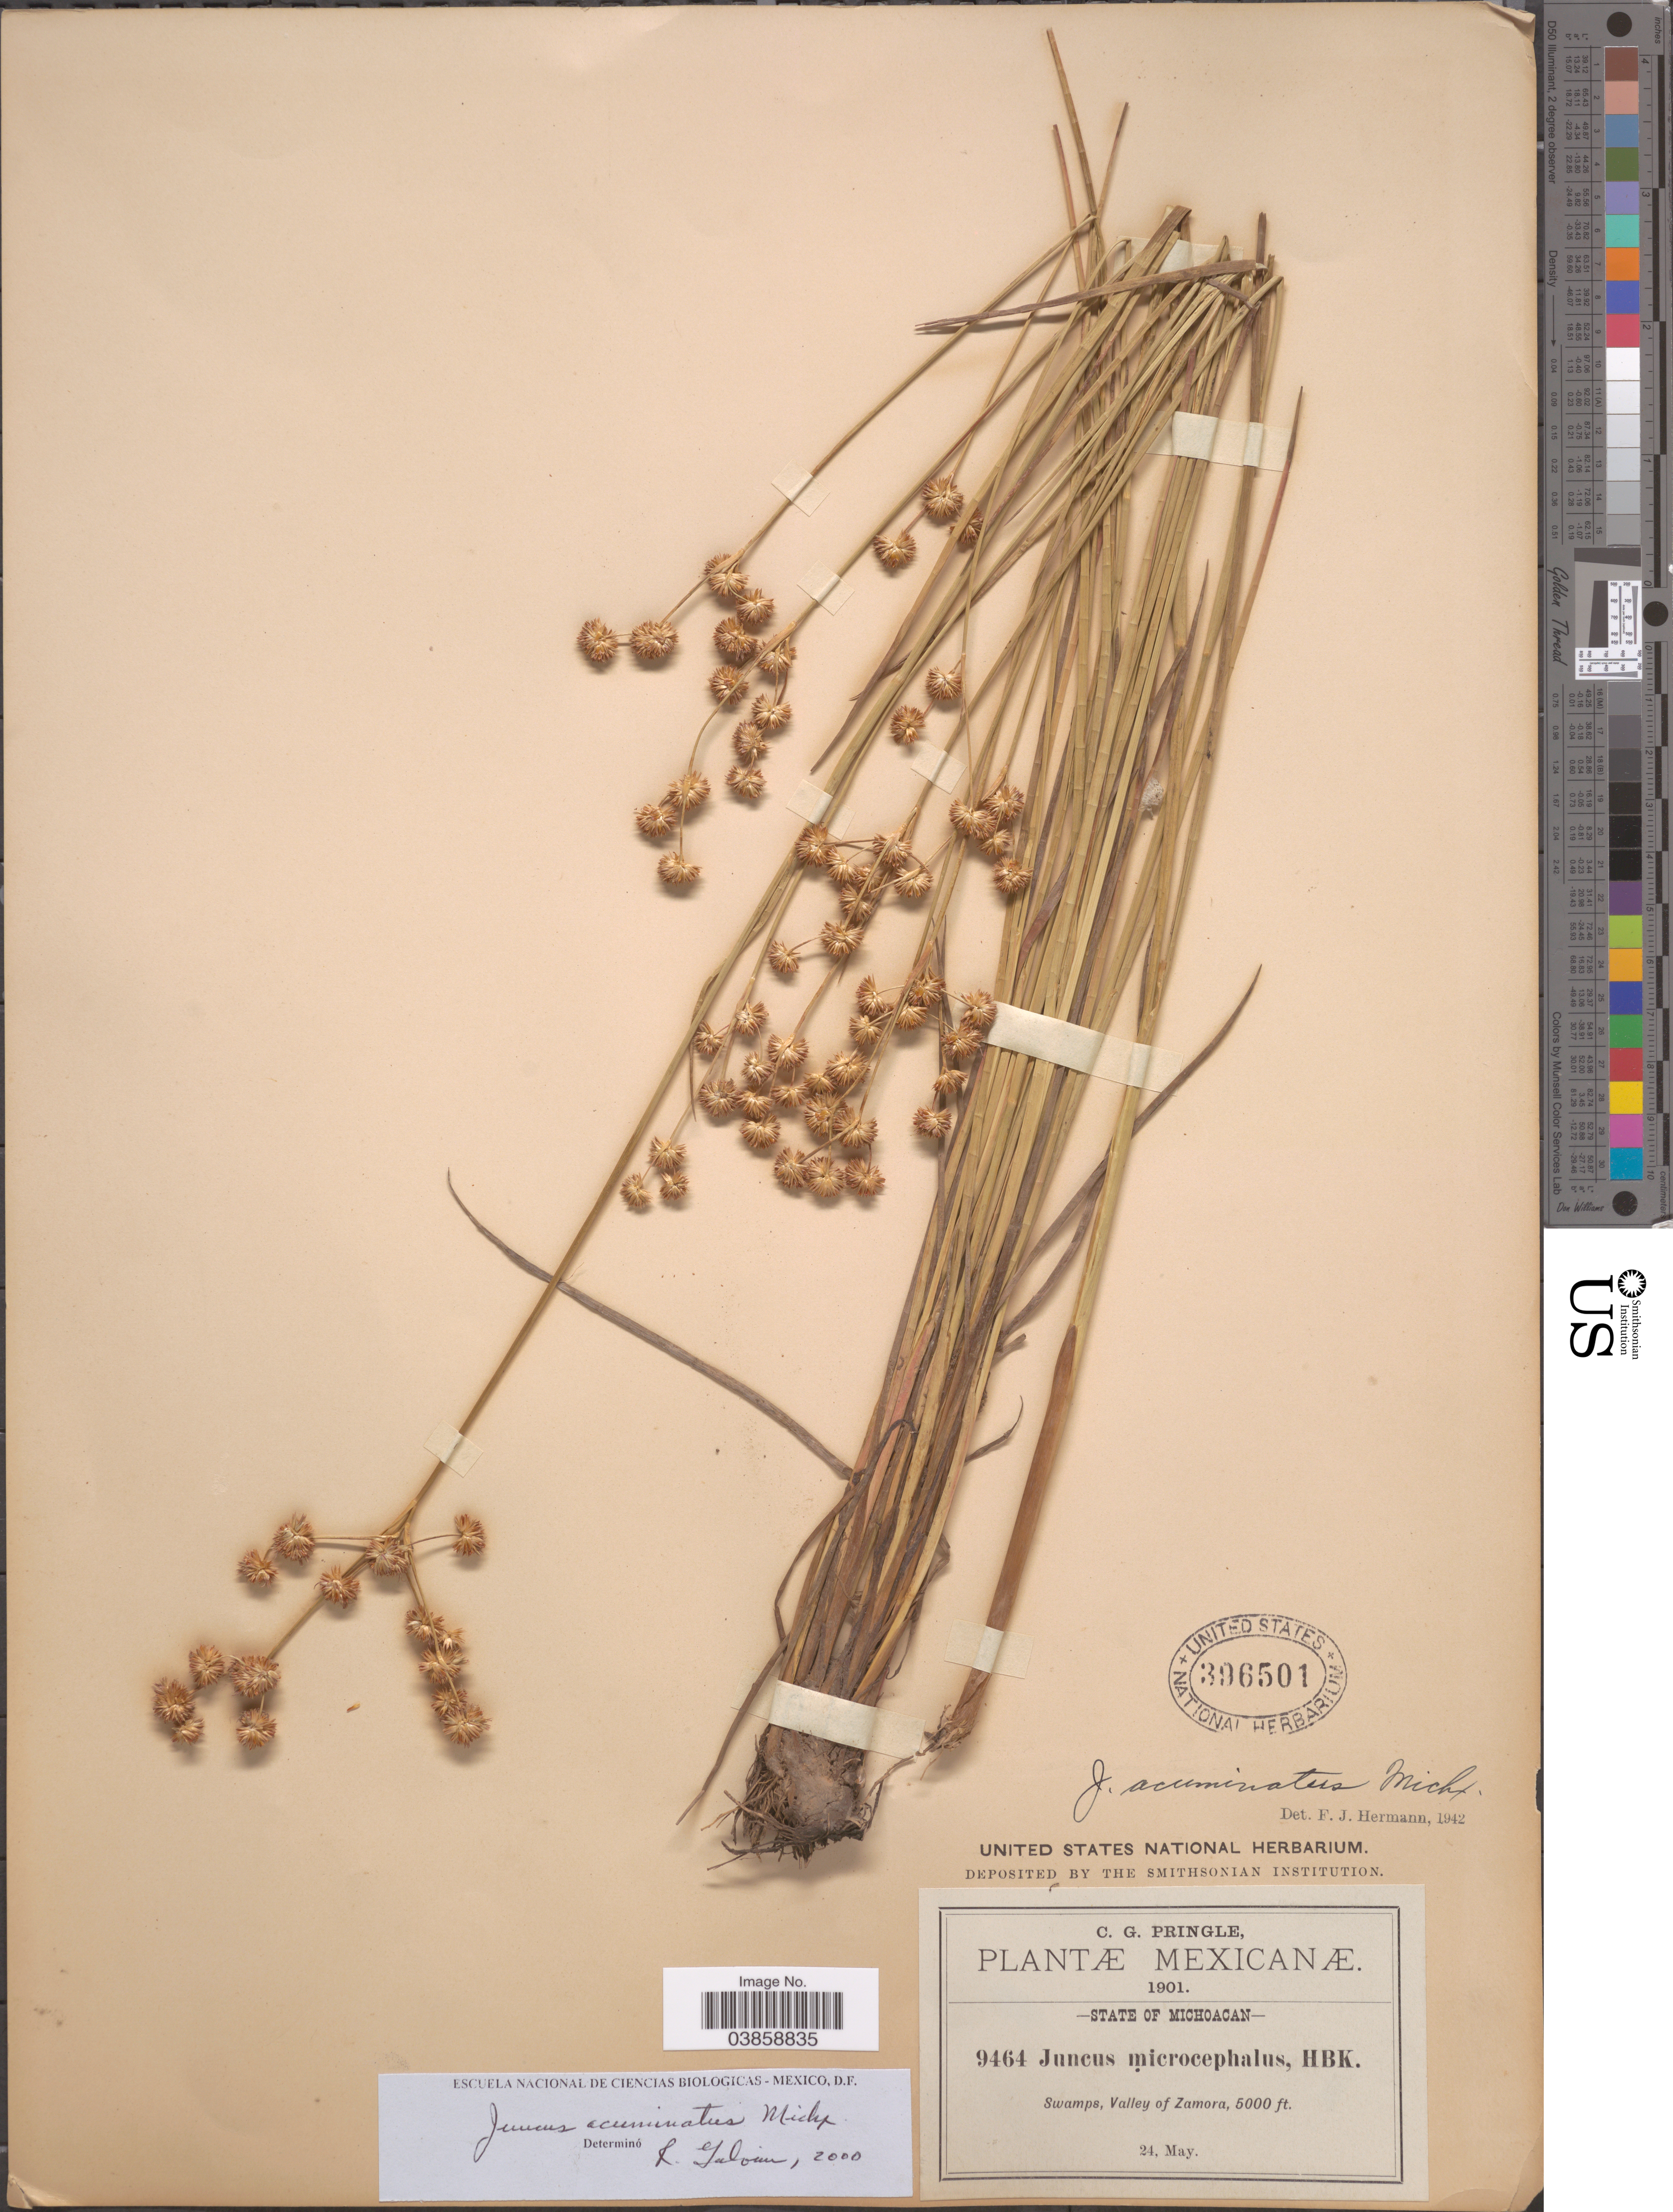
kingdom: Plantae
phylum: Tracheophyta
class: Liliopsida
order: Poales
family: Juncaceae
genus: Juncus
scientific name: Juncus acuminatus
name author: Michx.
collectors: C. G. Pringle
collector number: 9464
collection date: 1901-05-24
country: United States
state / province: Michigan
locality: Valley of Zamora.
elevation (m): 1524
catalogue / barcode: US 396501